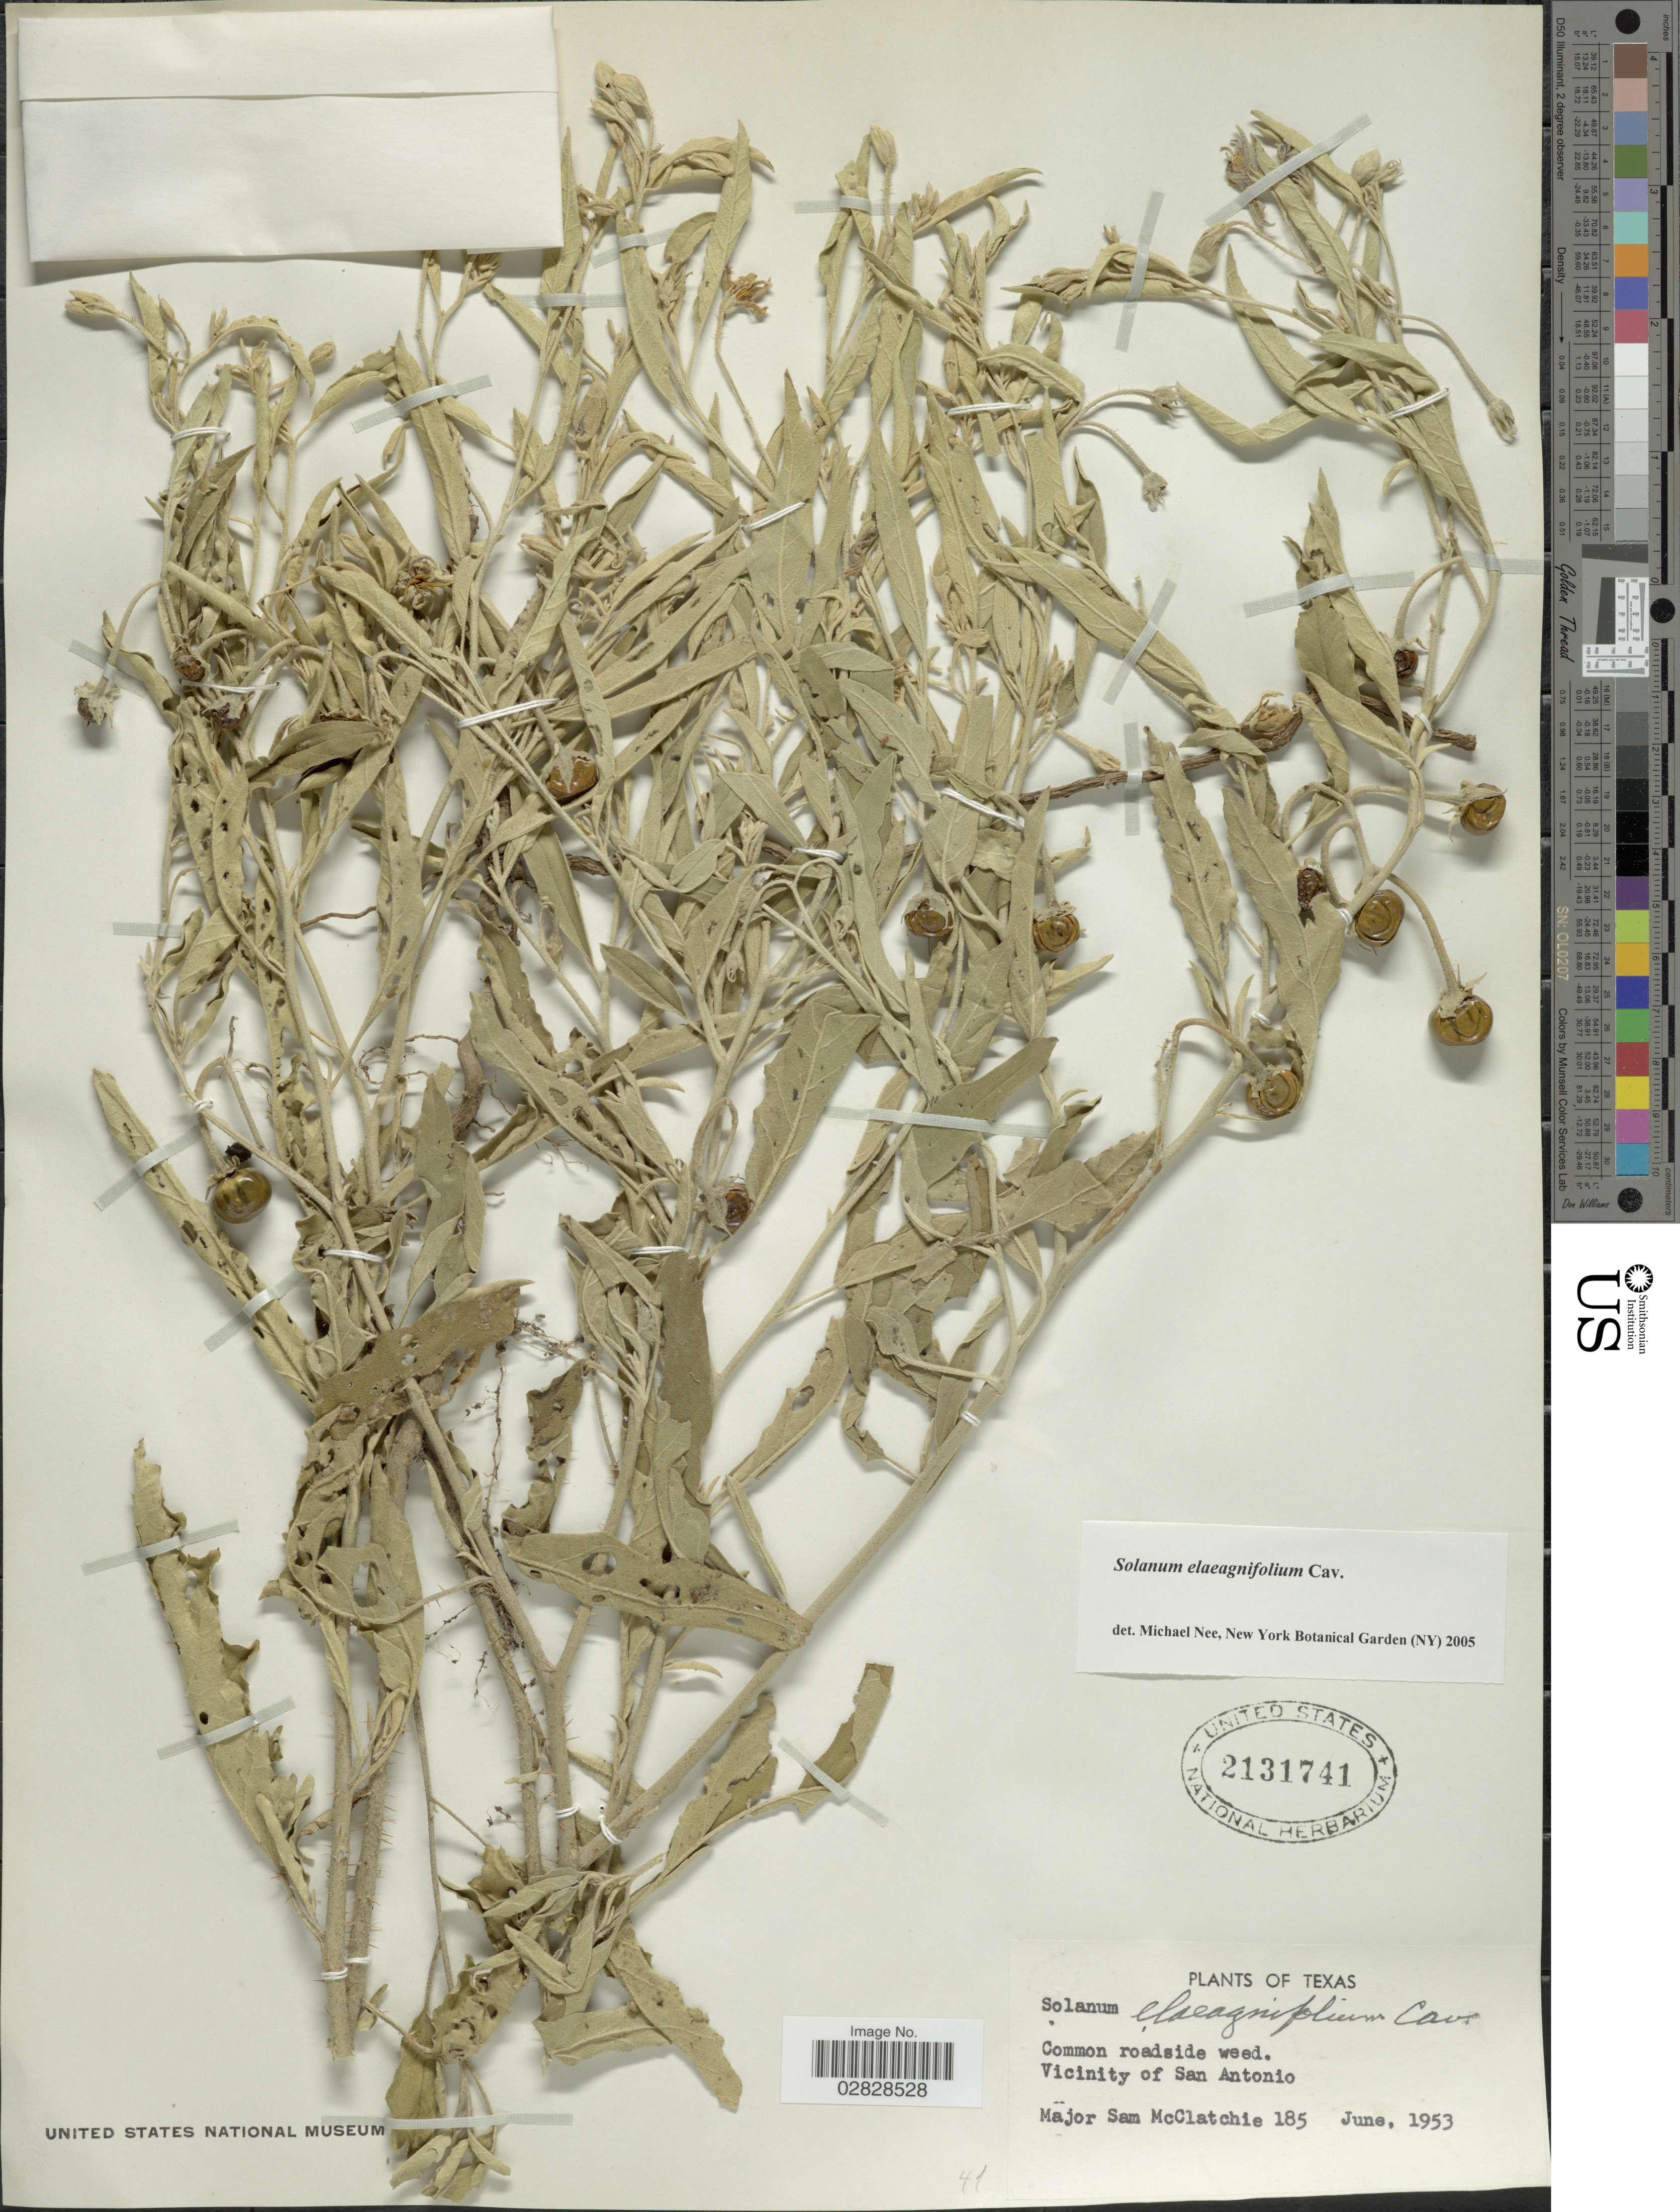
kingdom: Plantae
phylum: Tracheophyta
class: Magnoliopsida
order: Solanales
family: Solanaceae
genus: Solanum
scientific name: Solanum elaeagnifolium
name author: Cav.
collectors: S. McClatchie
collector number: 185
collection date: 1953-06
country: United States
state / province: Texas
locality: Vicinity of San Antonio.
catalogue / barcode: US 2131741